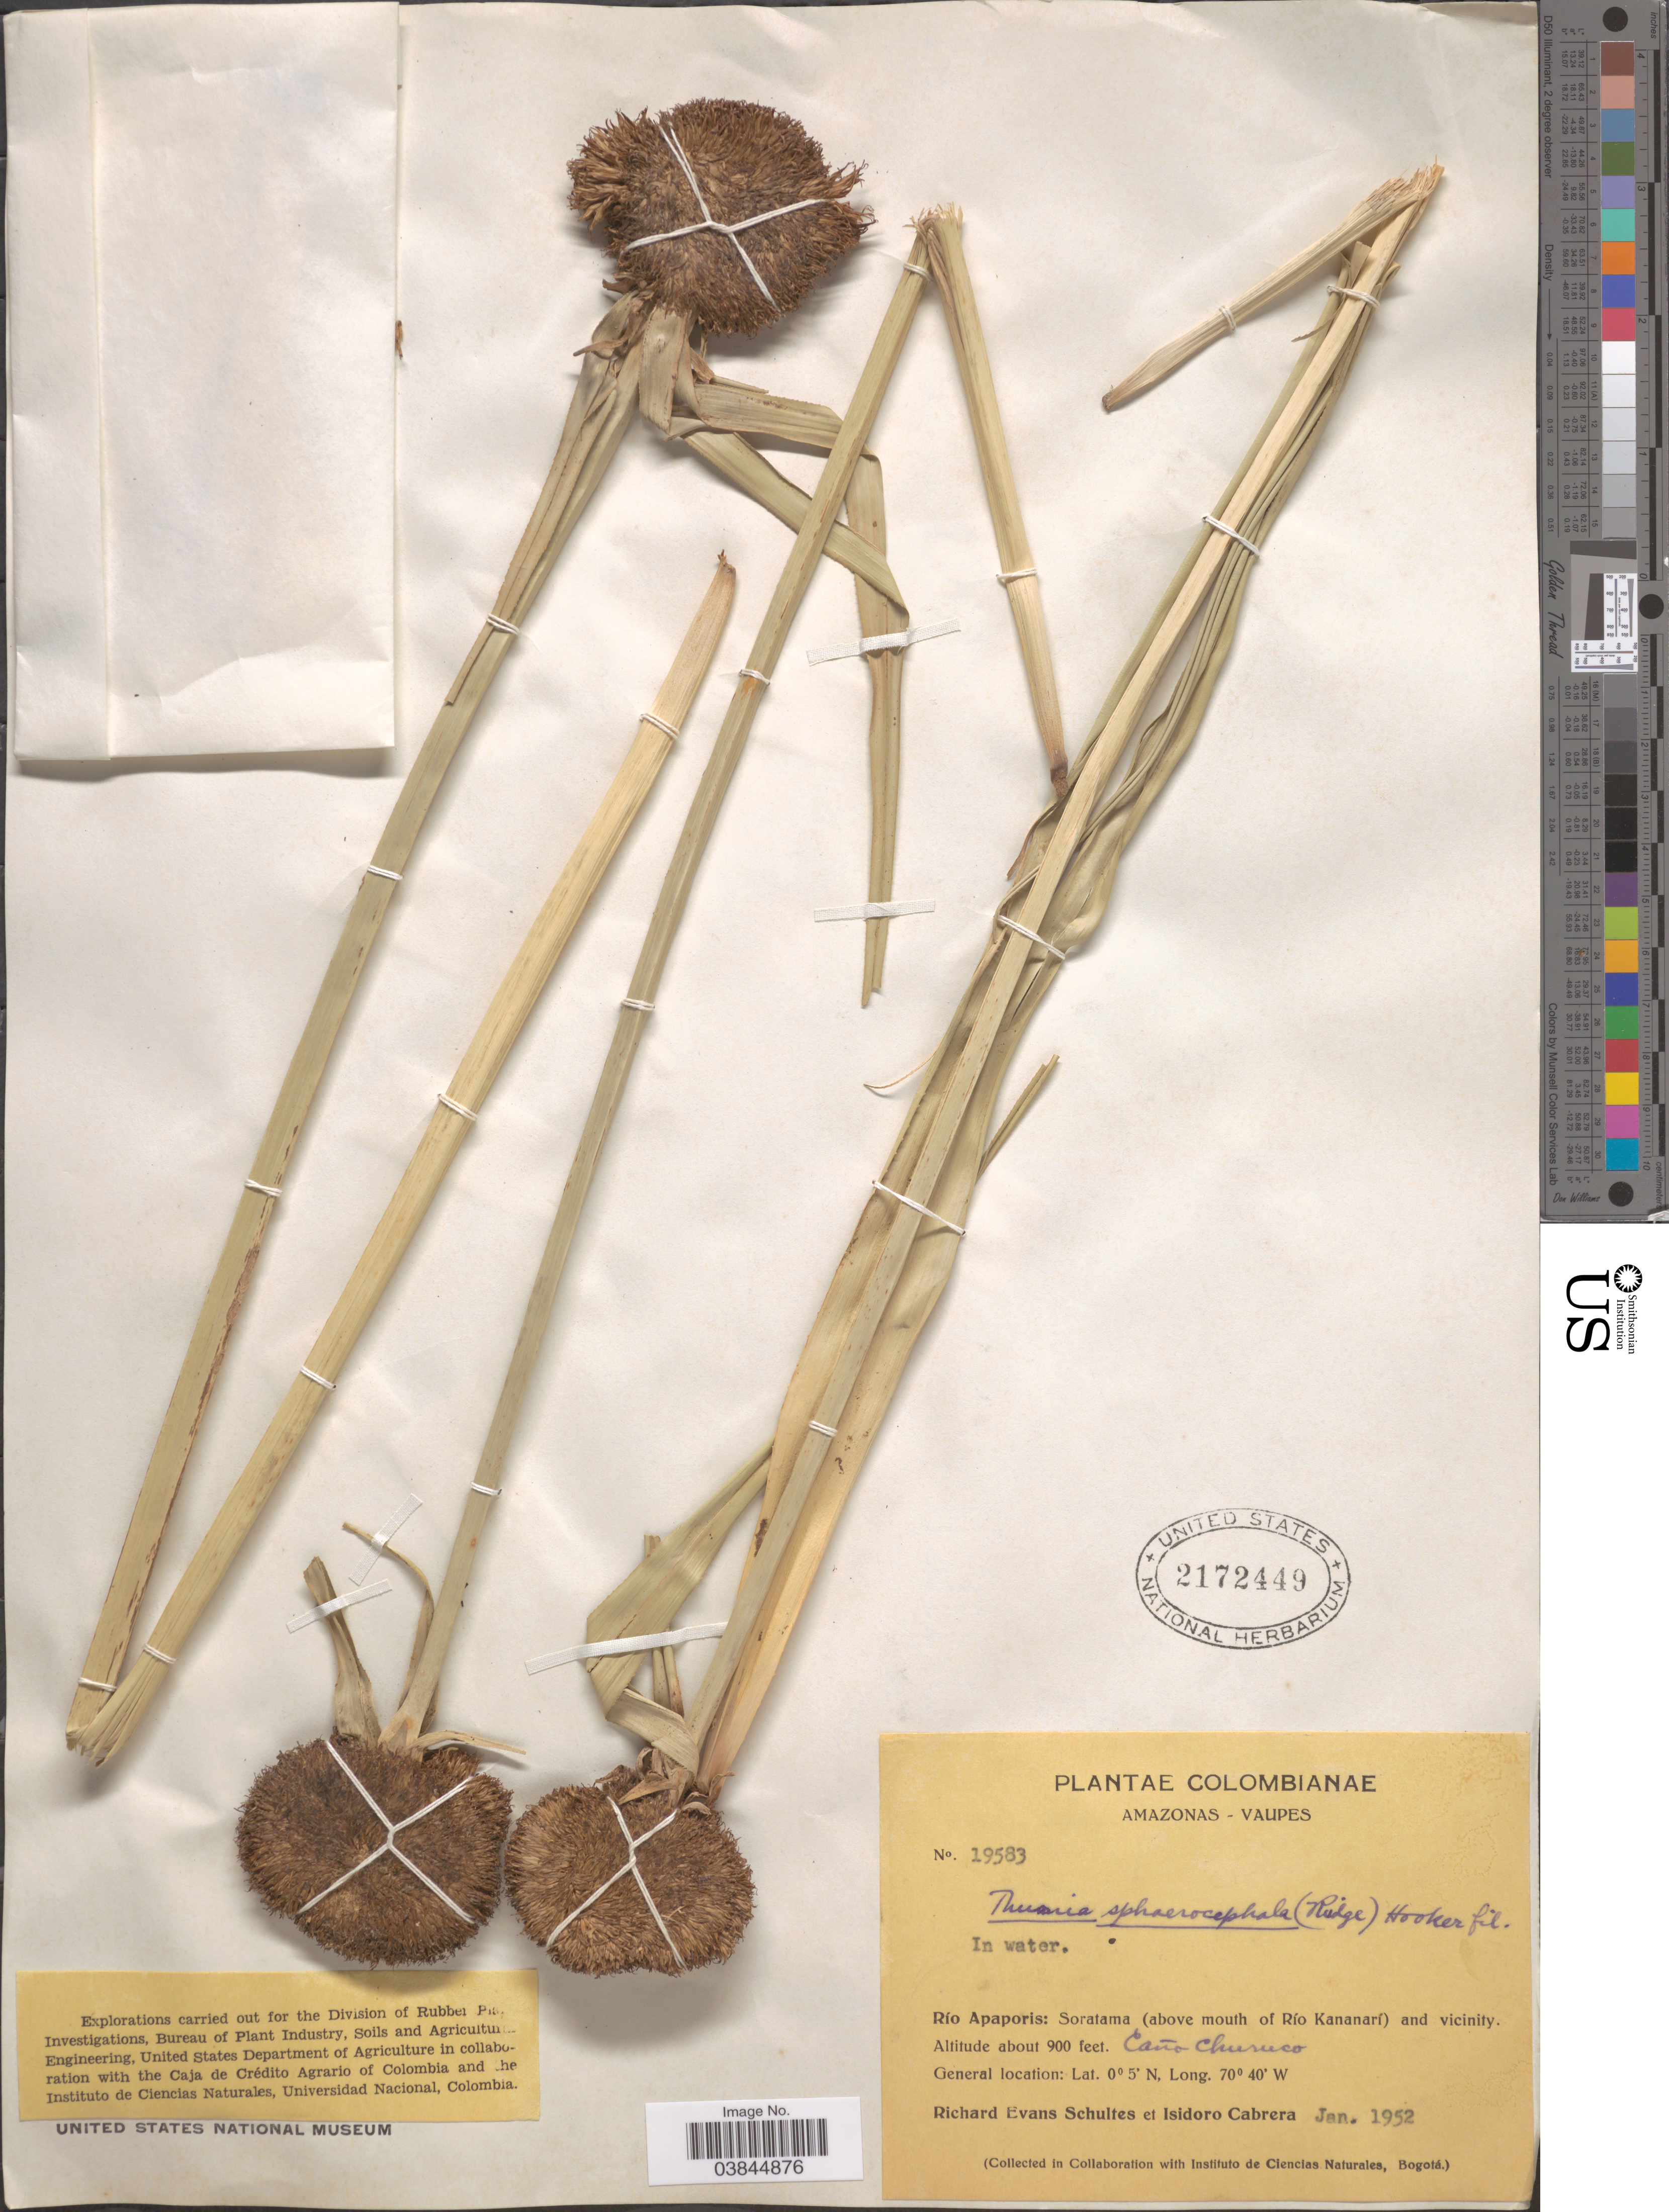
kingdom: Plantae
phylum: Tracheophyta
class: Liliopsida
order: Poales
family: Thurniaceae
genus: Thurnia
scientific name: Thurnia sphaerocephala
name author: (Rudge) Hook. f.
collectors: R. E. Schultes & I. Cabrera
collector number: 19583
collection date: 1952-01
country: Colombia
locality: Amazonas-Vaupes. Río Apaporis: Soratama (above mouth of Río Kanannarí) and vicinity.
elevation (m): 274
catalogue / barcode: US 2172449